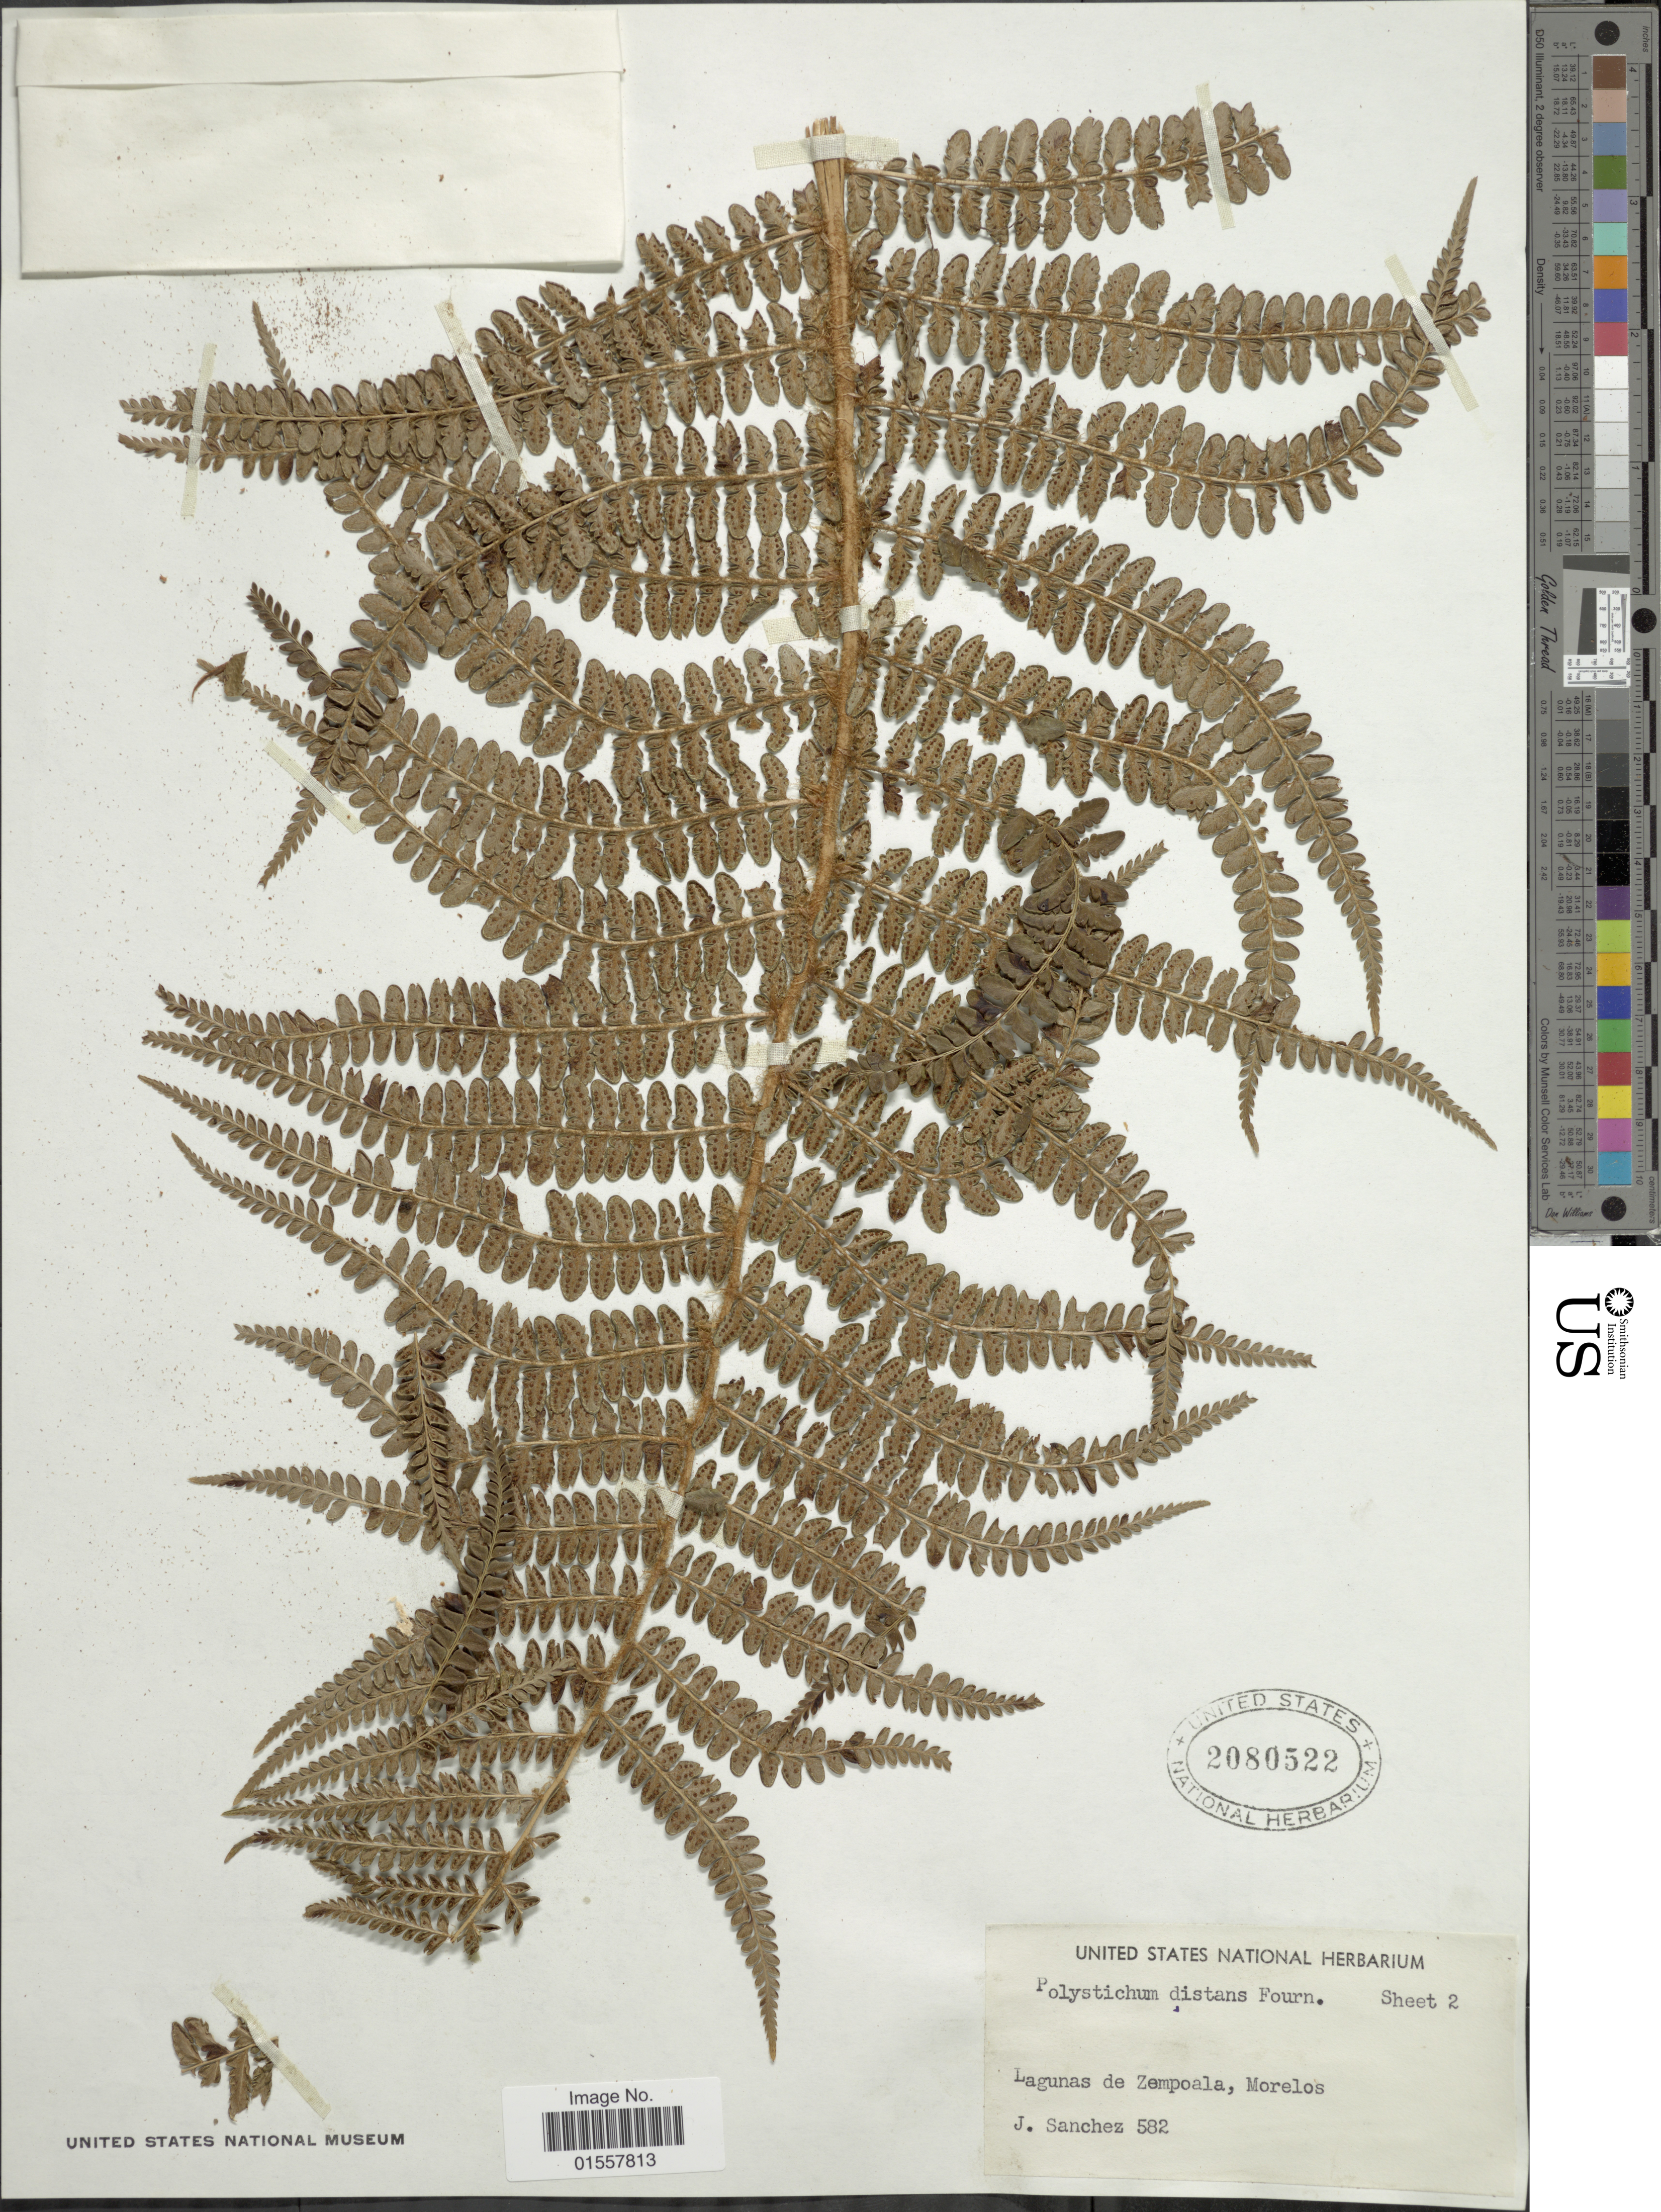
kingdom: Plantae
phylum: Tracheophyta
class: Polypodiopsida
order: Polypodiales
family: Dryopteridaceae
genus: Polystichum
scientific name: Polystichum rachichlaena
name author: Fée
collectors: J. Sánchez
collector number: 582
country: Mexico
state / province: Morelos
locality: Lagunas de Zempoala, Morelos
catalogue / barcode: US 2080522